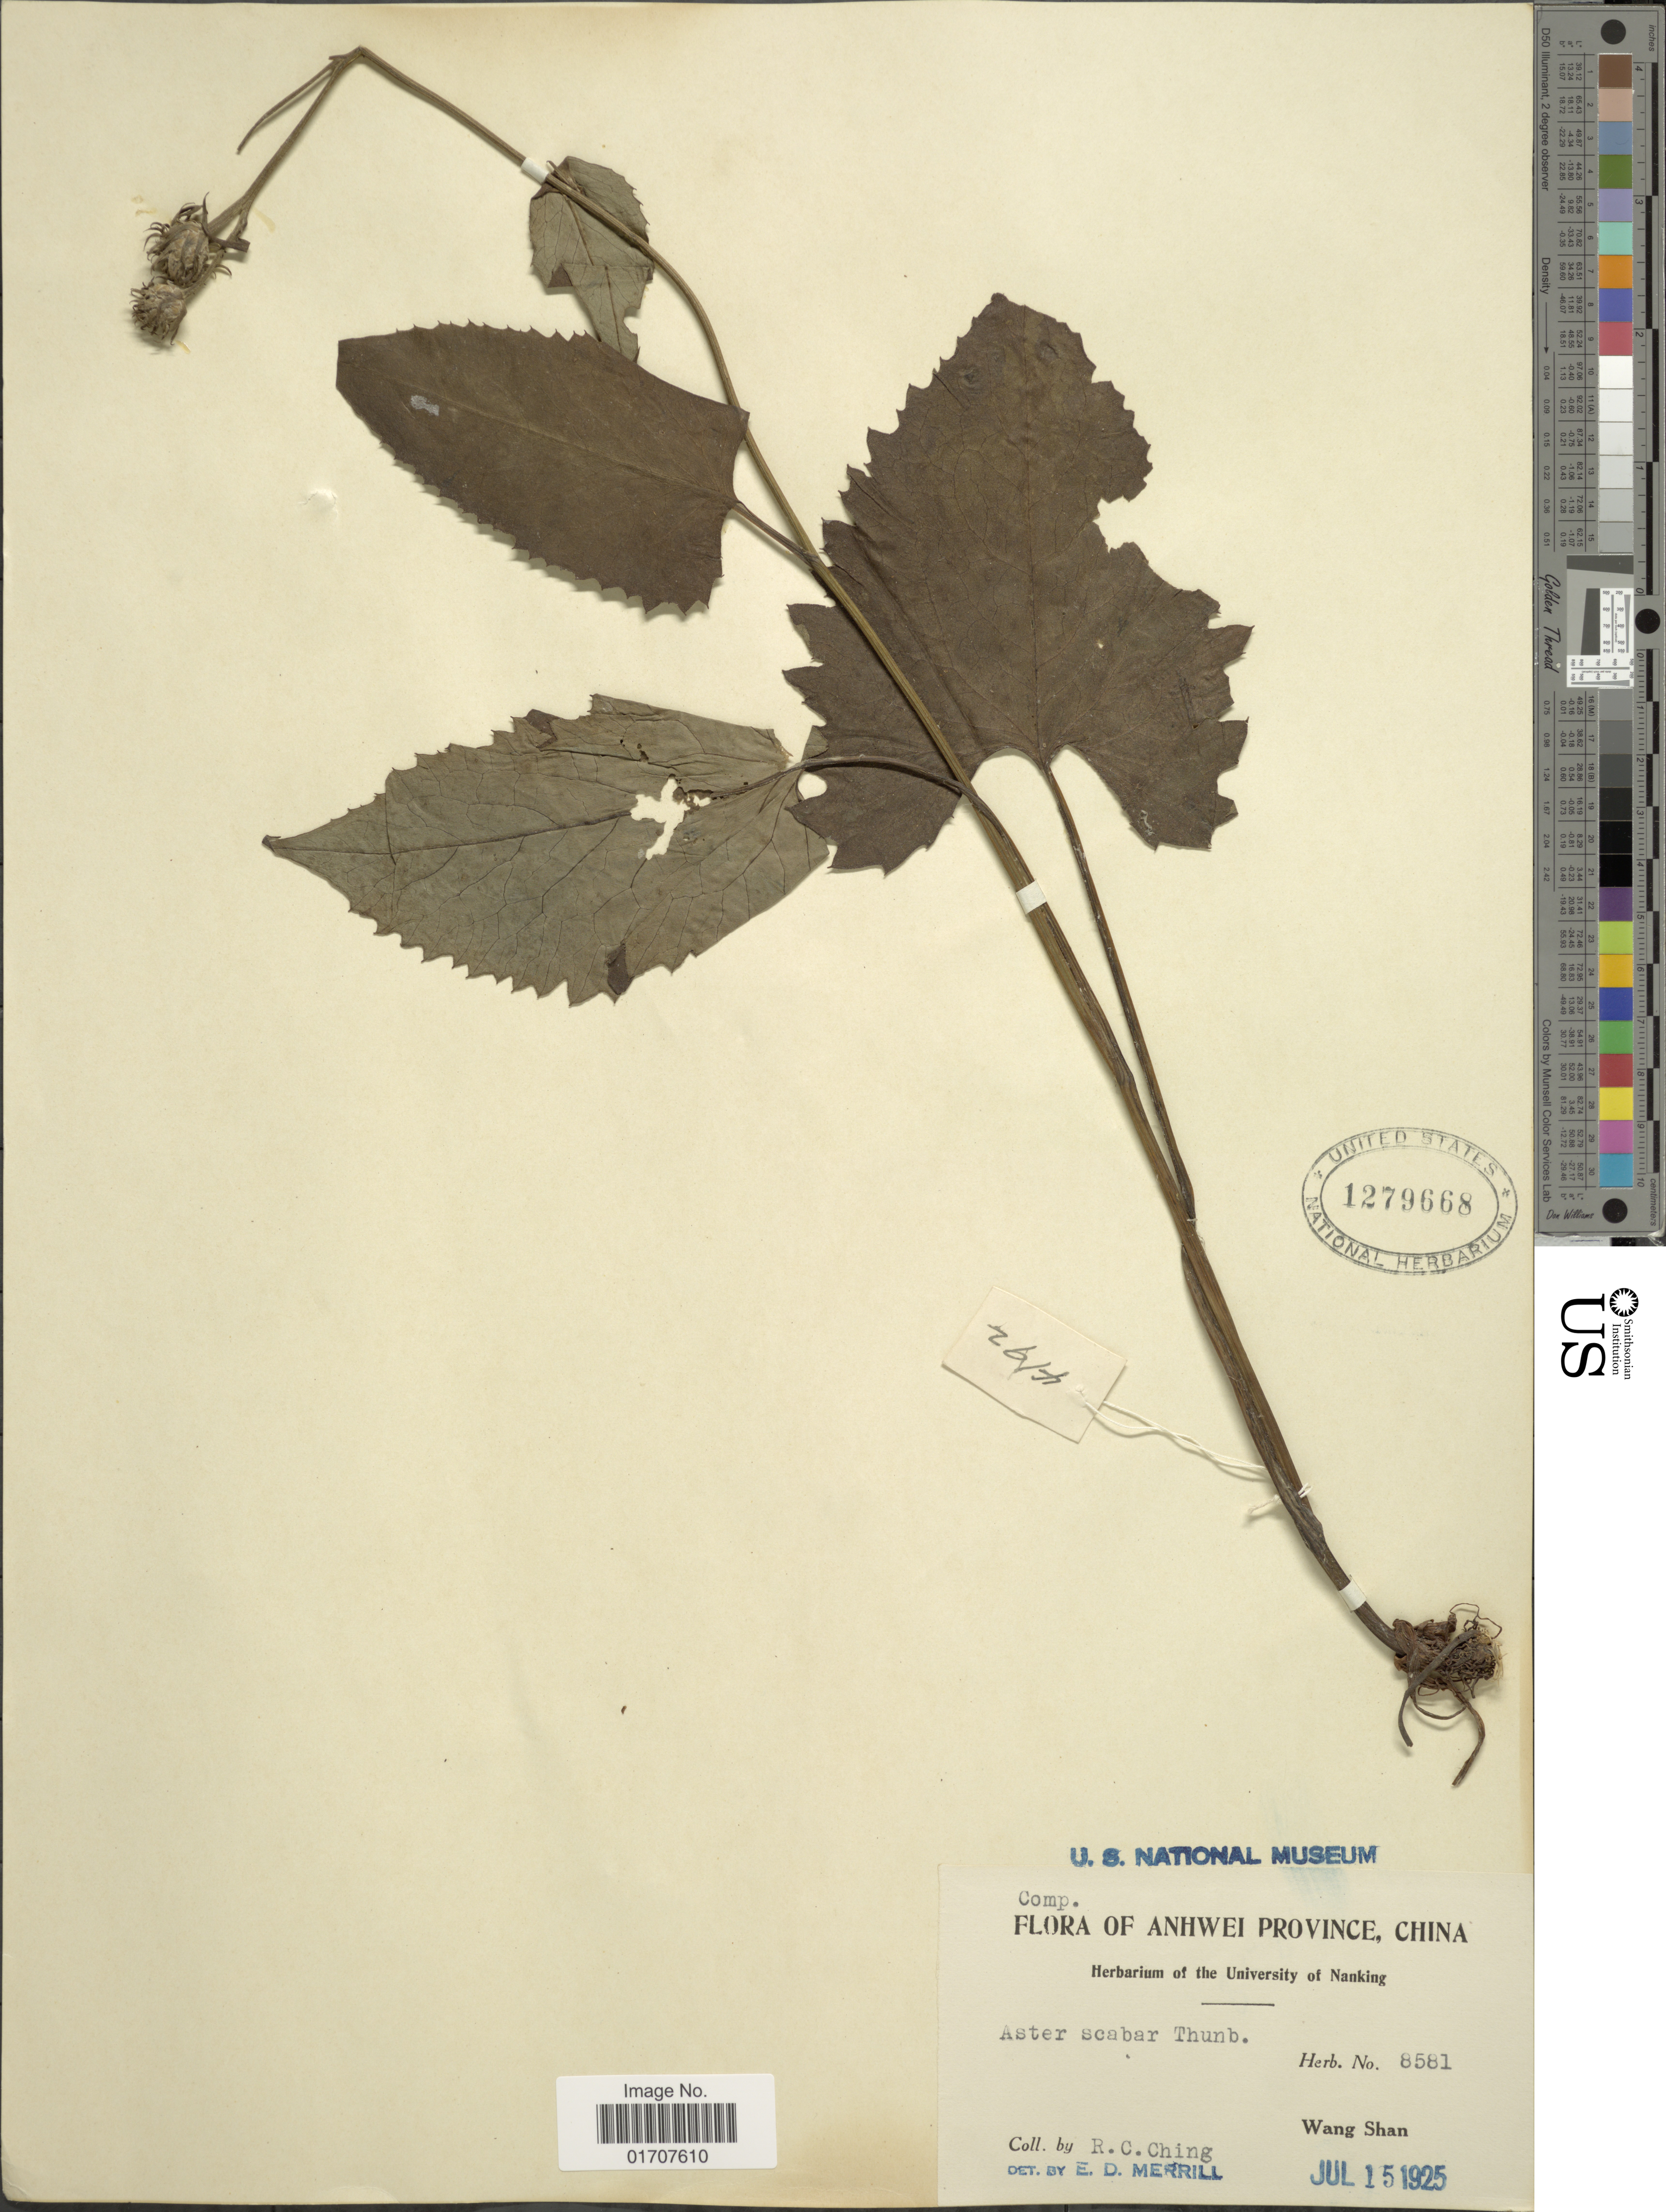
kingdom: Plantae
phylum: Tracheophyta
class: Magnoliopsida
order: Asterales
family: Asteraceae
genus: Doellingeria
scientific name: Doellingeria scaber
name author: (Thunb.) Nees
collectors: R. C. Ching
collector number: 8581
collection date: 1925-07-15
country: China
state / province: Anhui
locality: Anhwei Province, Wang Shan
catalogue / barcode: US 1279668